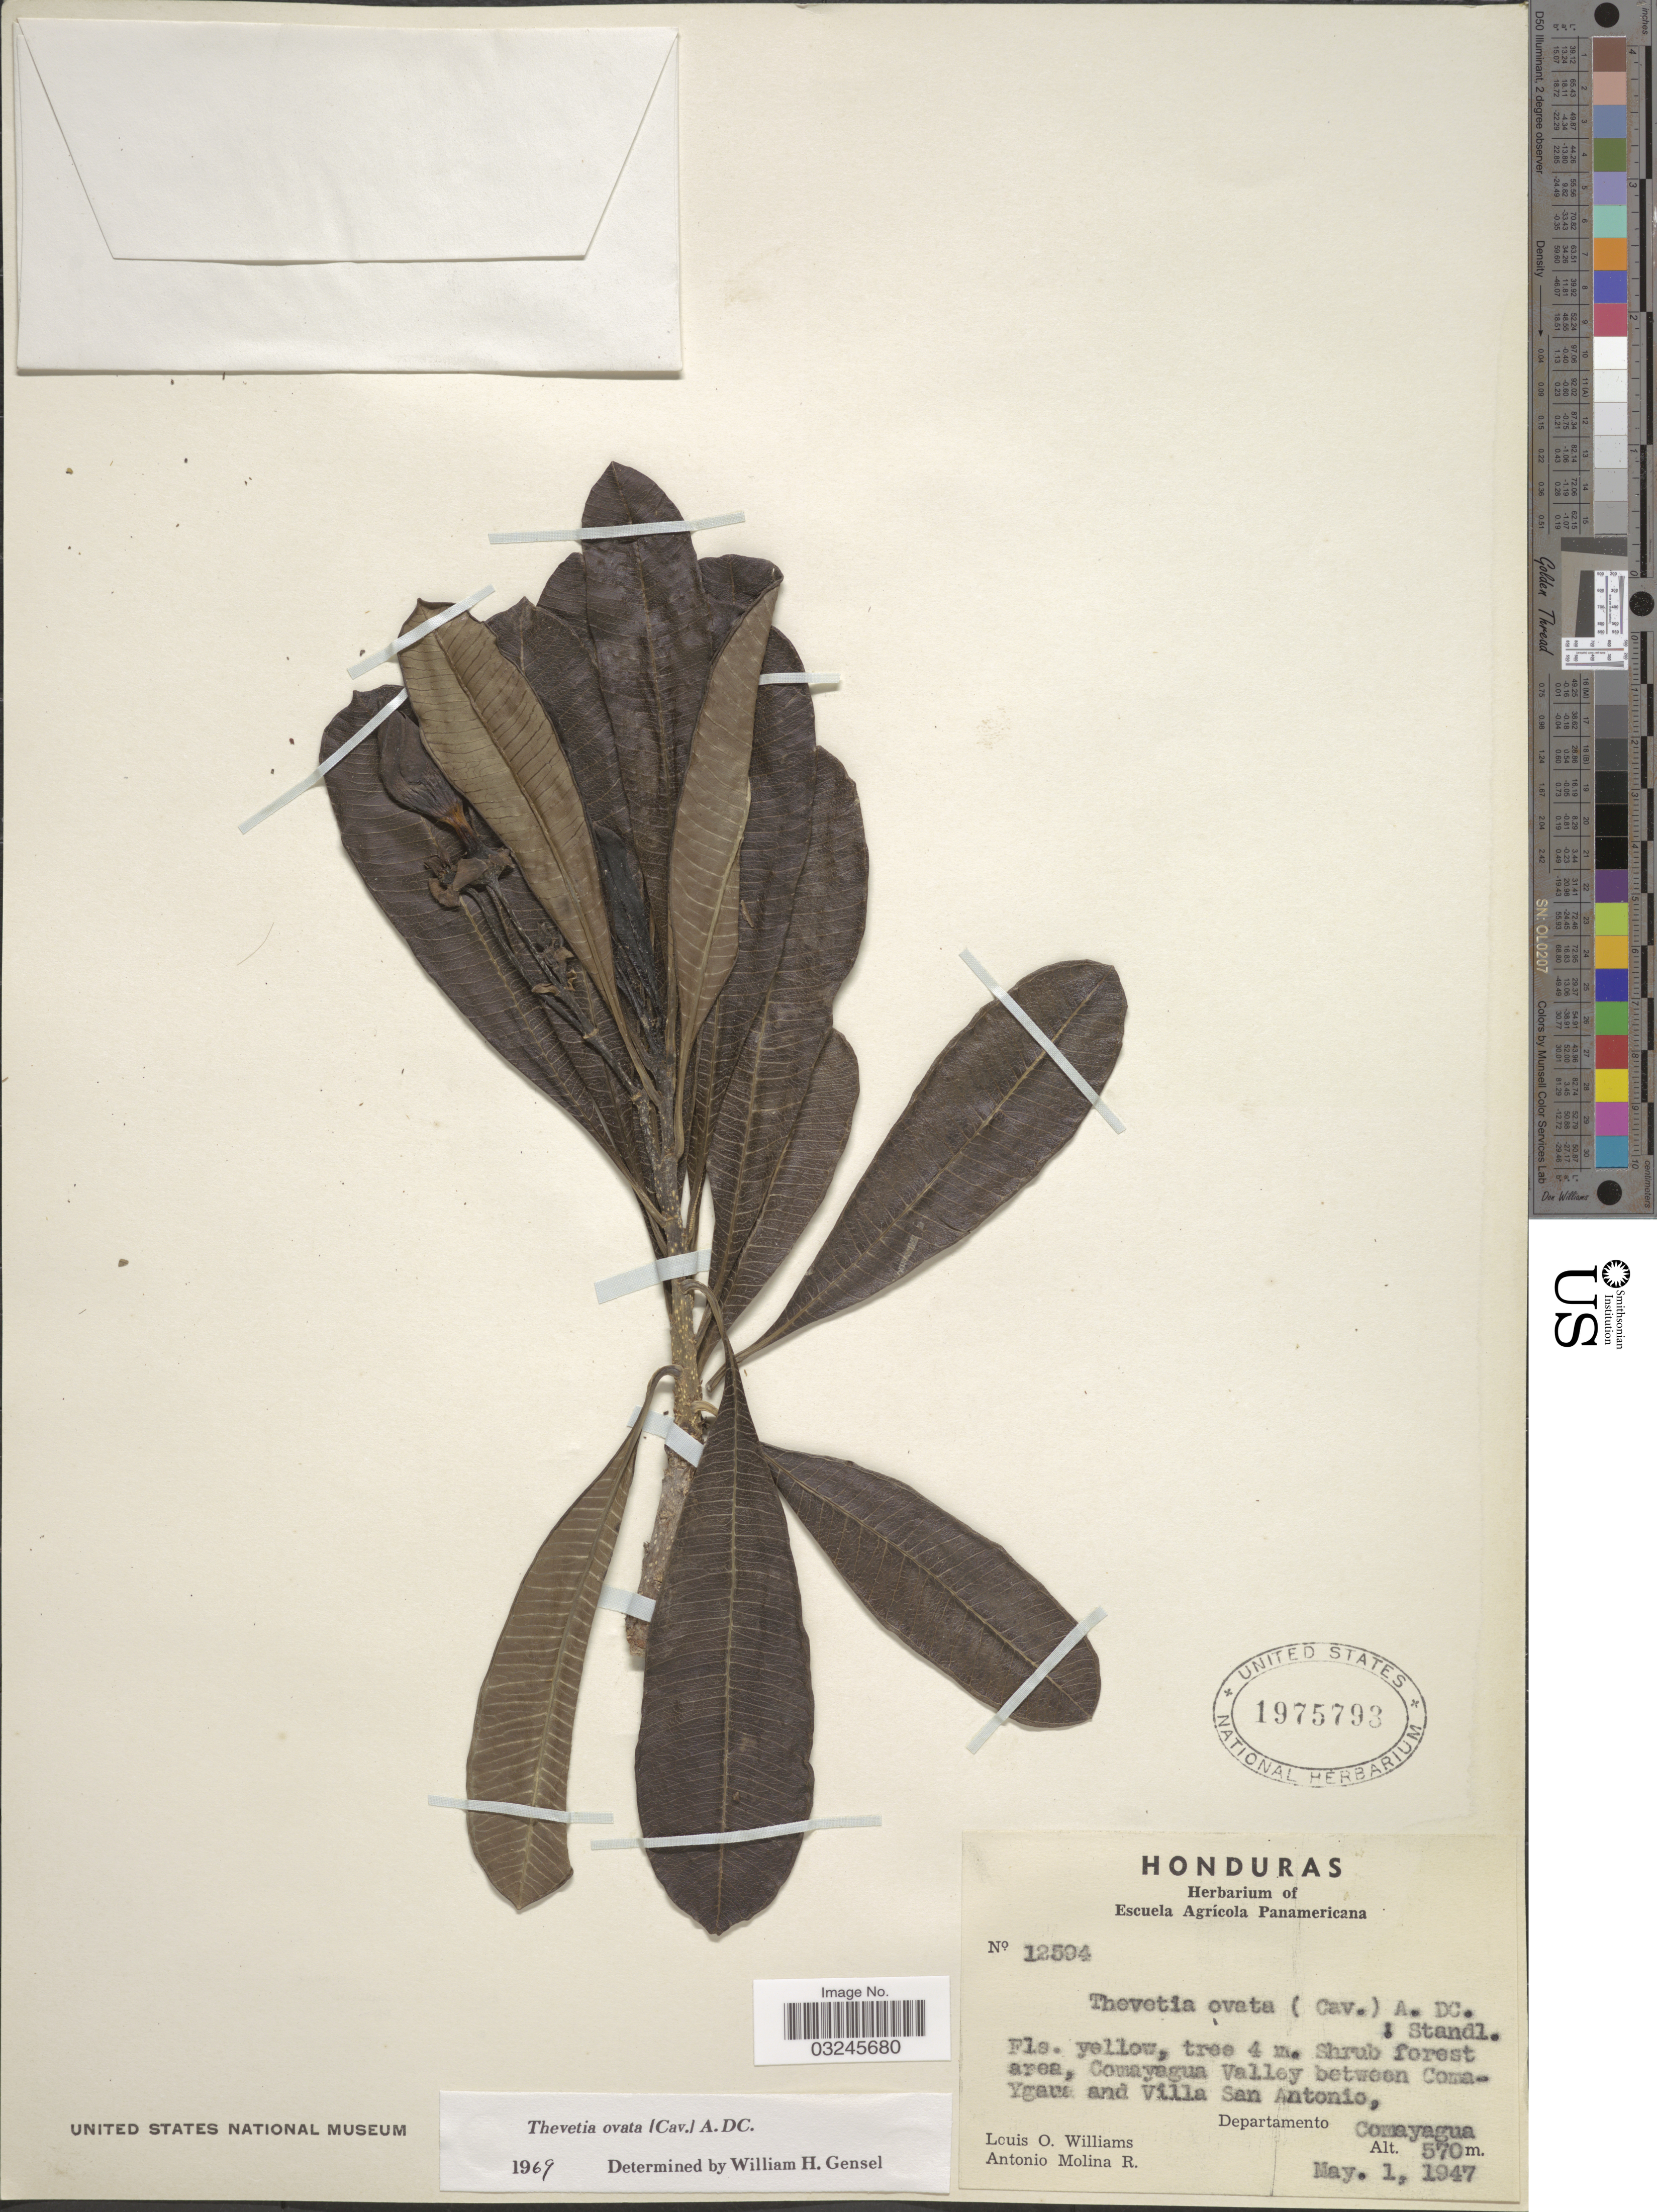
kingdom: Plantae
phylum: Tracheophyta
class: Magnoliopsida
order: Gentianales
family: Apocynaceae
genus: Thevetia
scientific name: Thevetia ovata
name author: (Cav.) A. DC.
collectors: L. O. Williams & A. Molina R.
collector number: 12594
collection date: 1947-05-01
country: Honduras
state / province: Comayagua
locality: Shrub forest area, Comayagua Valley between Comayagua and Villa San Antonio, Departamento Comayagua.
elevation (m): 570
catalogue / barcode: US 1975793